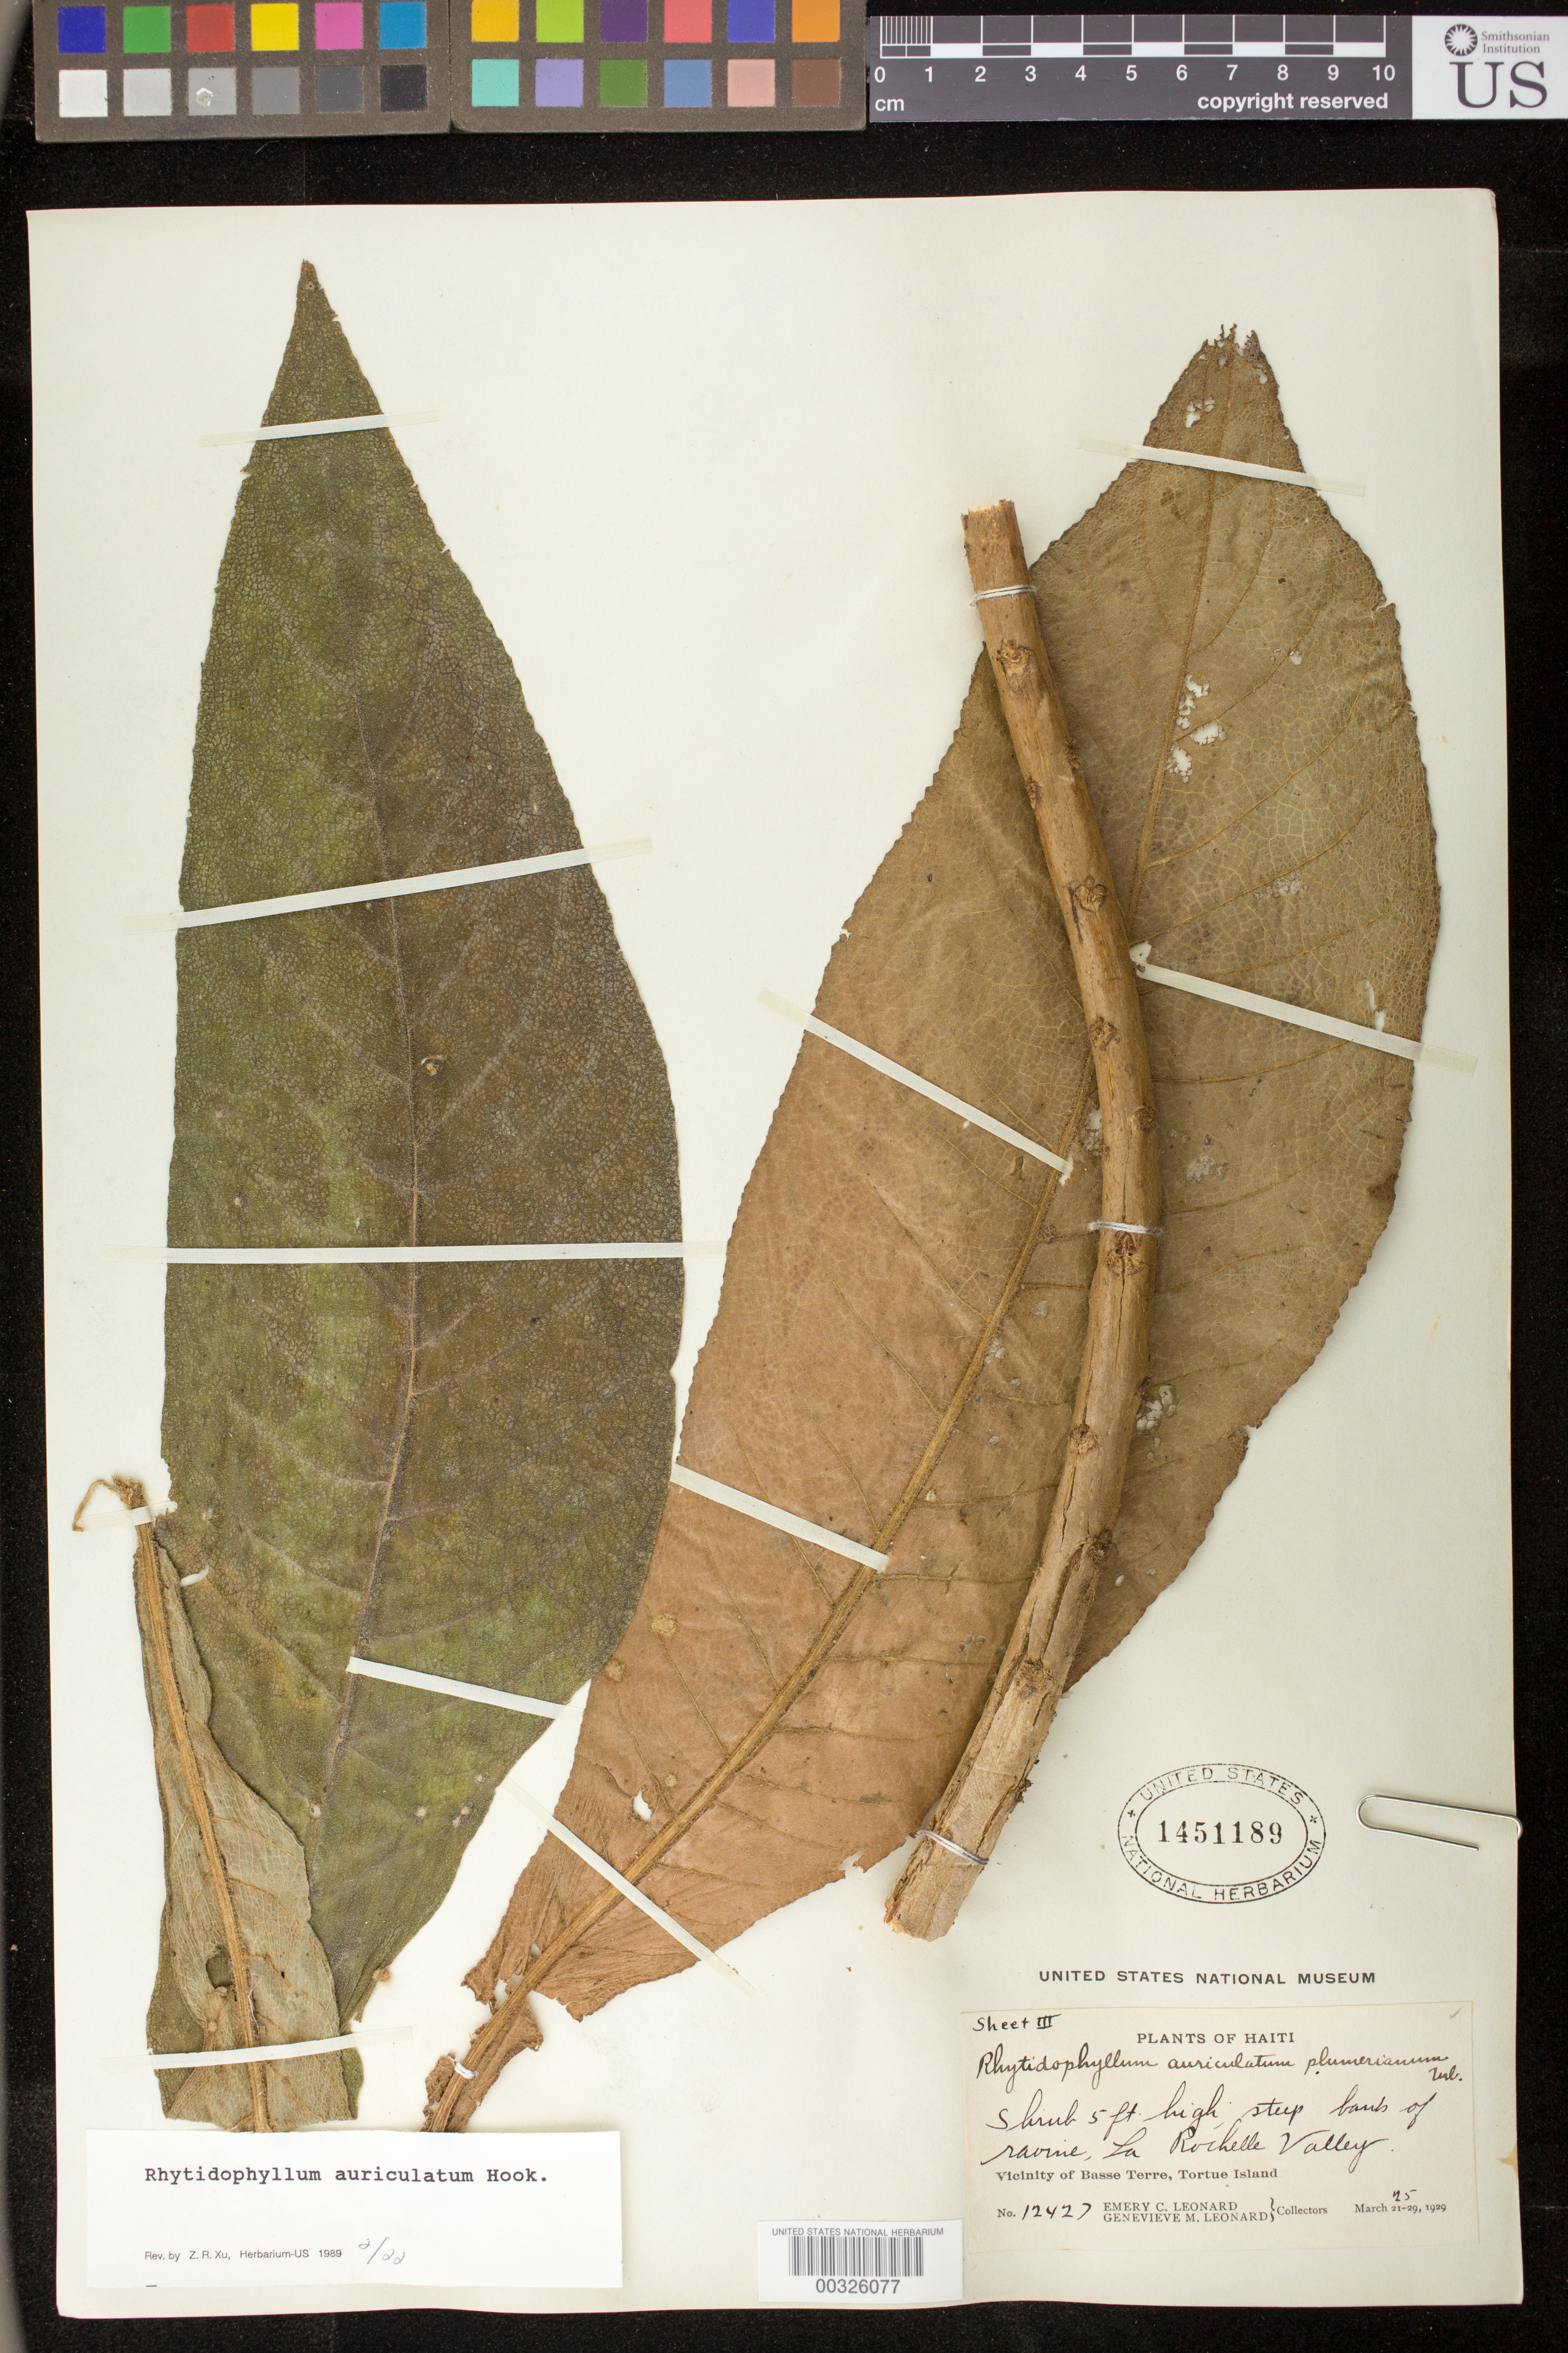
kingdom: Plantae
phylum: Tracheophyta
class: Magnoliopsida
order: Lamiales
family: Gesneriaceae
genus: Rhytidophyllum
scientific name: Rhytidophyllum auriculatum var. angustatum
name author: Urb.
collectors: E. C. Leonard & G. M. Leonard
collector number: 12427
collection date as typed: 25 Mar 1929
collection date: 1929-03-25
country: Haiti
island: Ile de la Tortue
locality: Tortue Island, vicinity of Basse Terre, La Rochelle Valley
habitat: Steep bank of ravine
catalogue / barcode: US 1451189